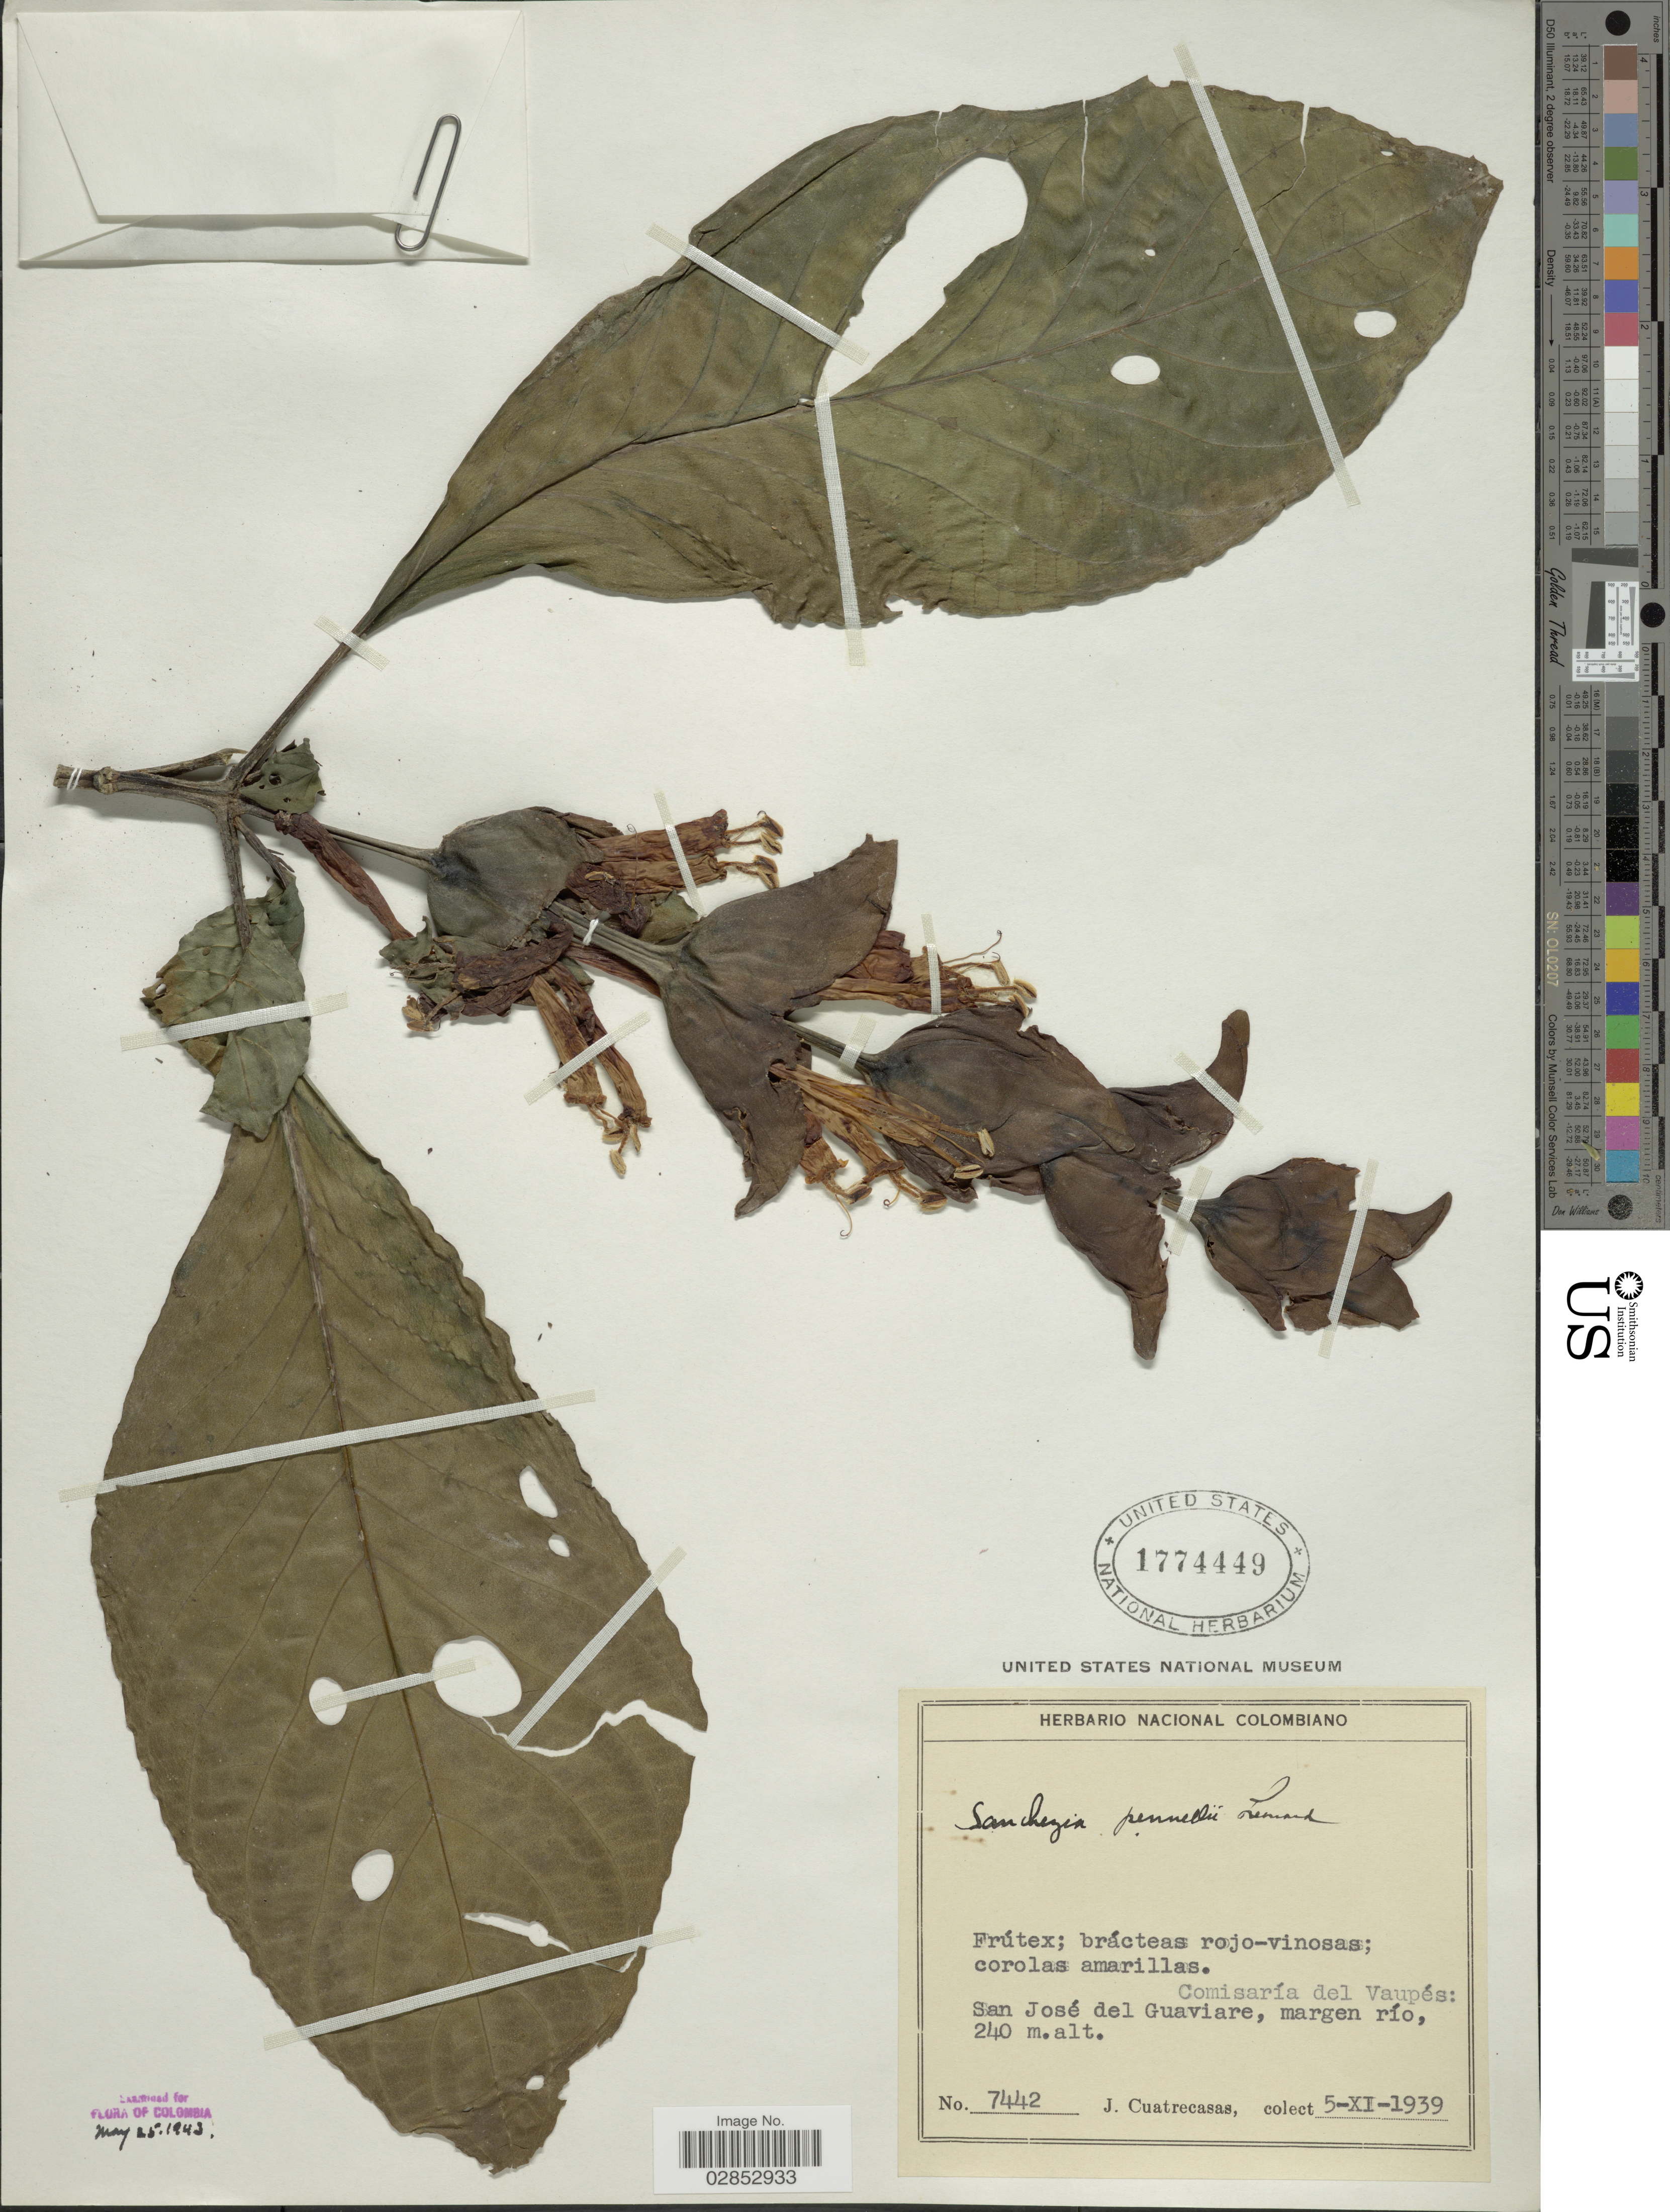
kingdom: Plantae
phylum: Tracheophyta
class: Magnoliopsida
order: Lamiales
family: Acanthaceae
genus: Sanchezia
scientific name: Sanchezia macrocnemis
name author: (Nees) Wassh.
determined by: Azevedo, Igor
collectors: J. Cuatrecasas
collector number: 7442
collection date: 1939-11-05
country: Colombia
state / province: Vaupés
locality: San José del Guaviare, margen río.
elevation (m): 240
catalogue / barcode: US 1774449